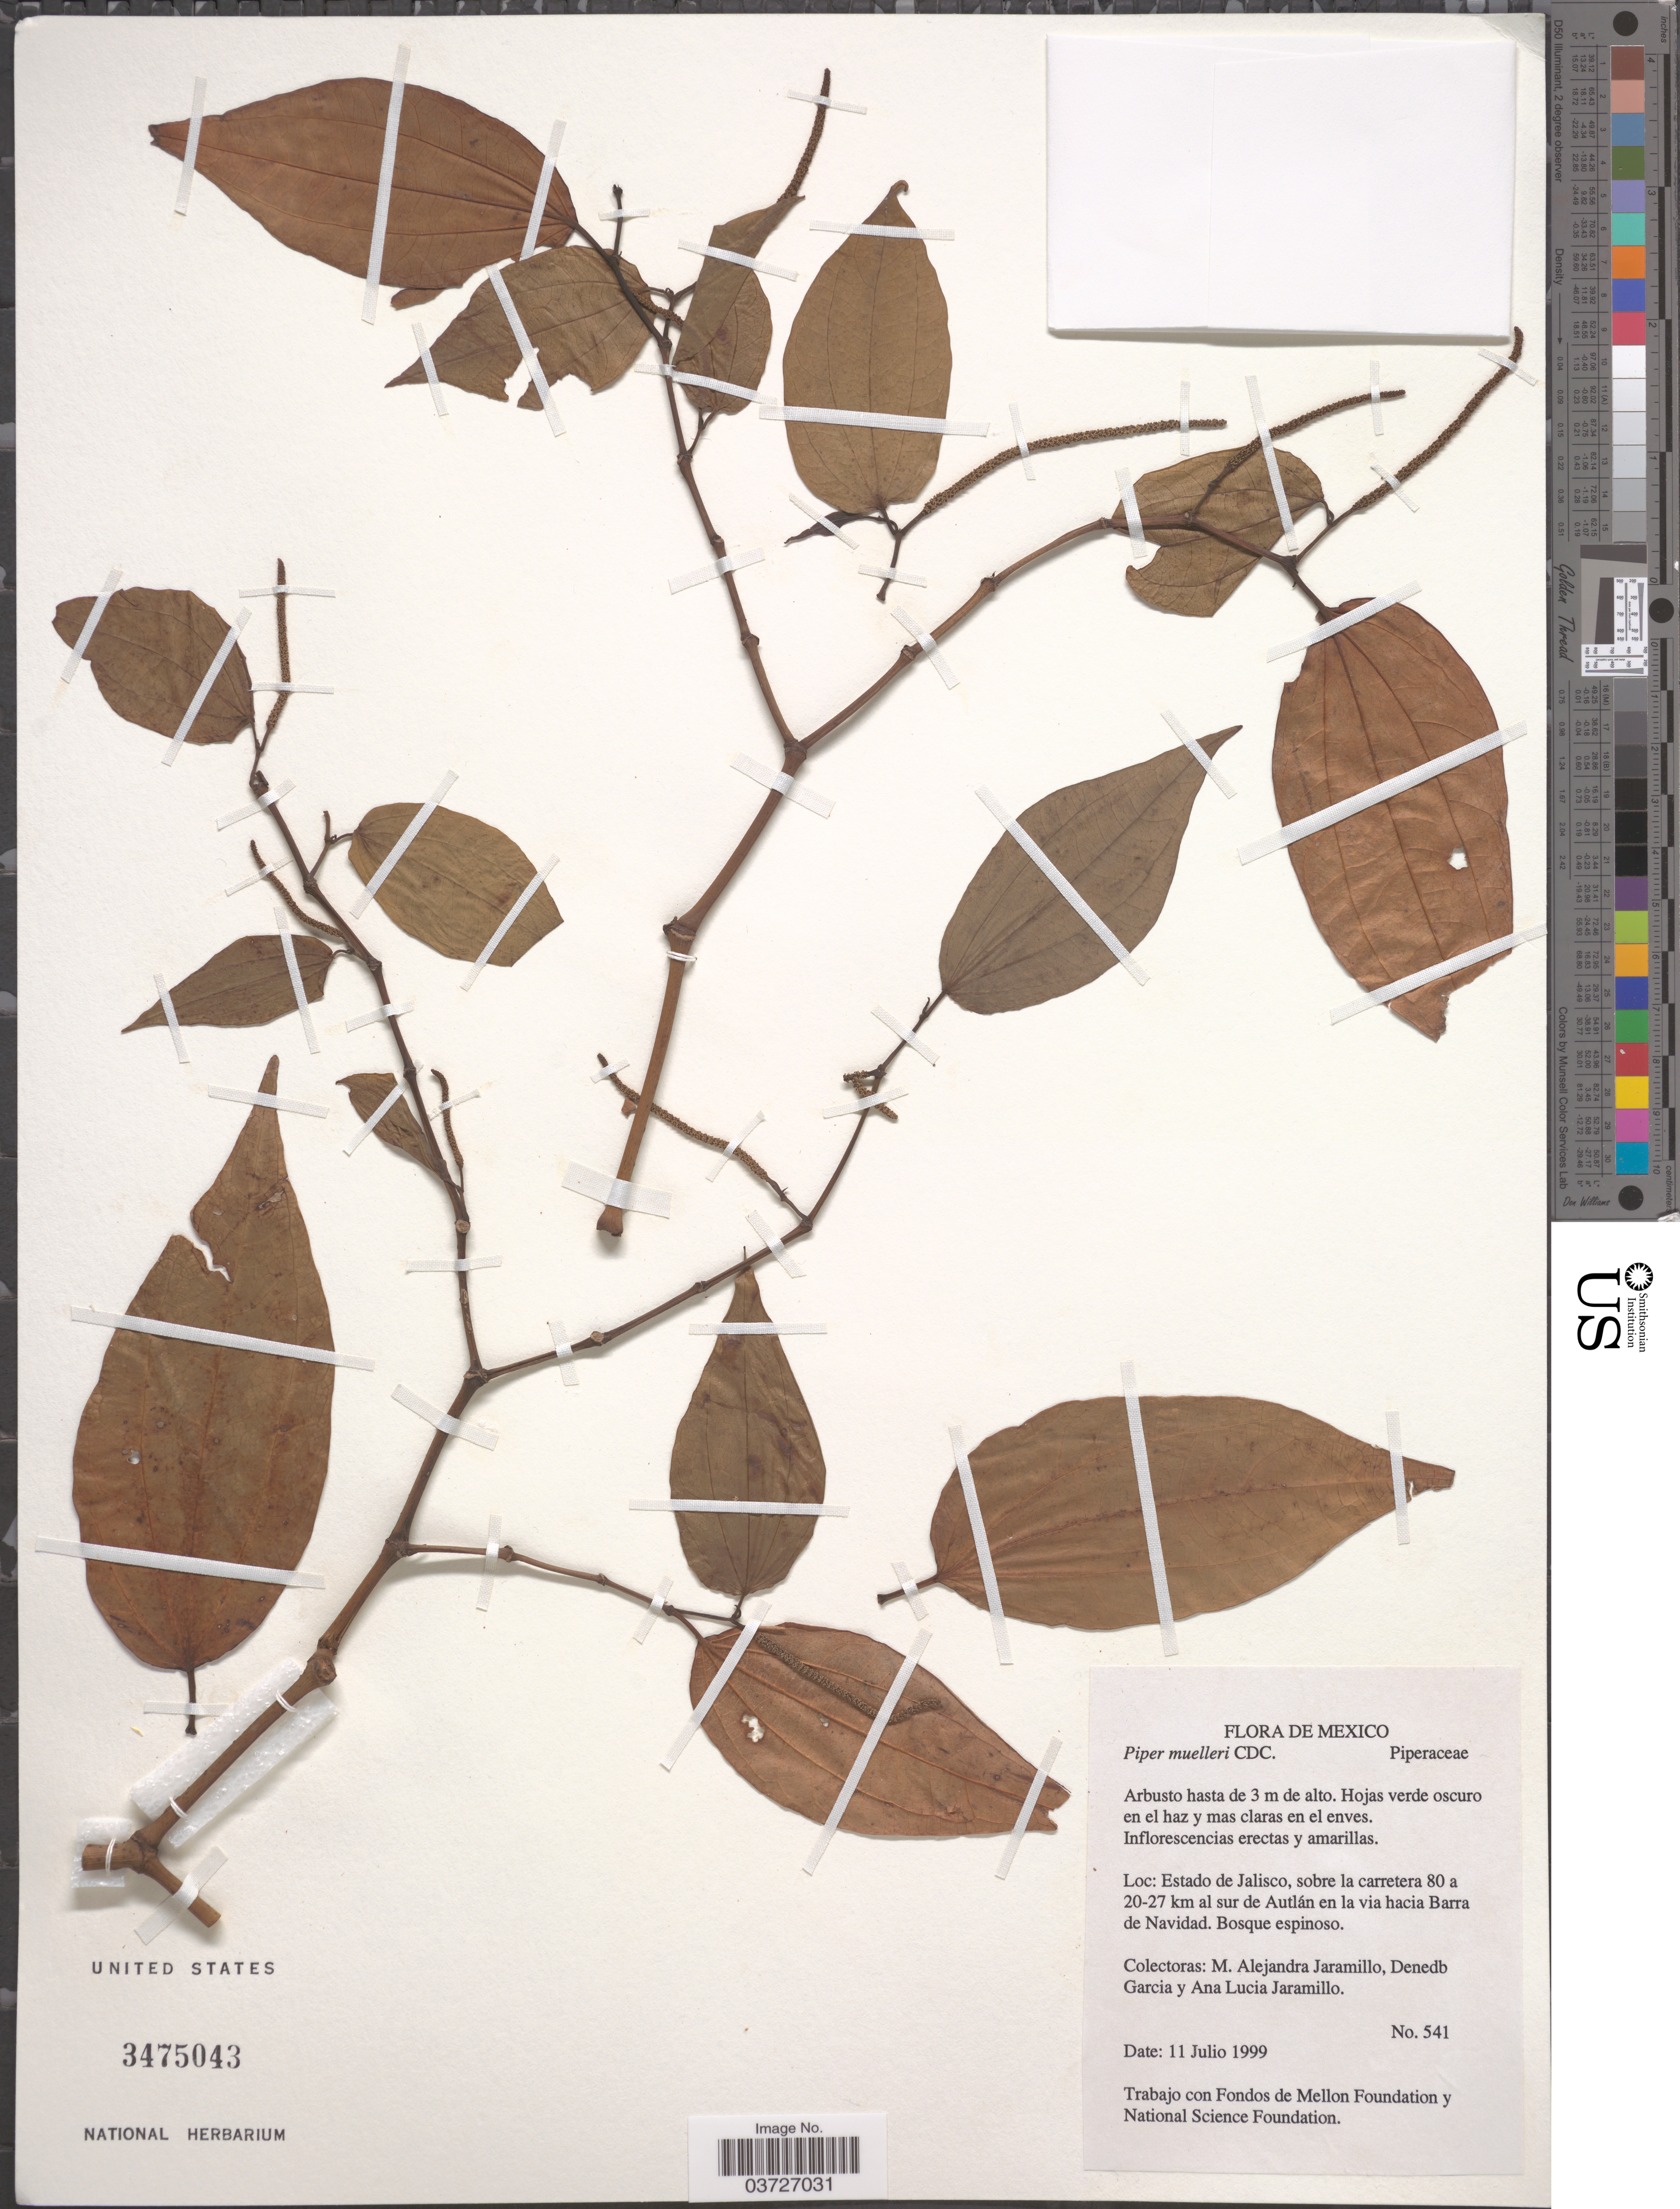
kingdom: Plantae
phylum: Tracheophyta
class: Magnoliopsida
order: Piperales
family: Piperaceae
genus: Piper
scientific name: Piper muelleri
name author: C. DC.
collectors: M. A. Jaramillo, D. Garcia & A. Jaramillo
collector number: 541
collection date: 1999-07-11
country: Mexico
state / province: Jalisco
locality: Sobre la carretera 80 a 20-27 km al sur de Autlán en la via hacia Barra de Navidad.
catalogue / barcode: US 3475043